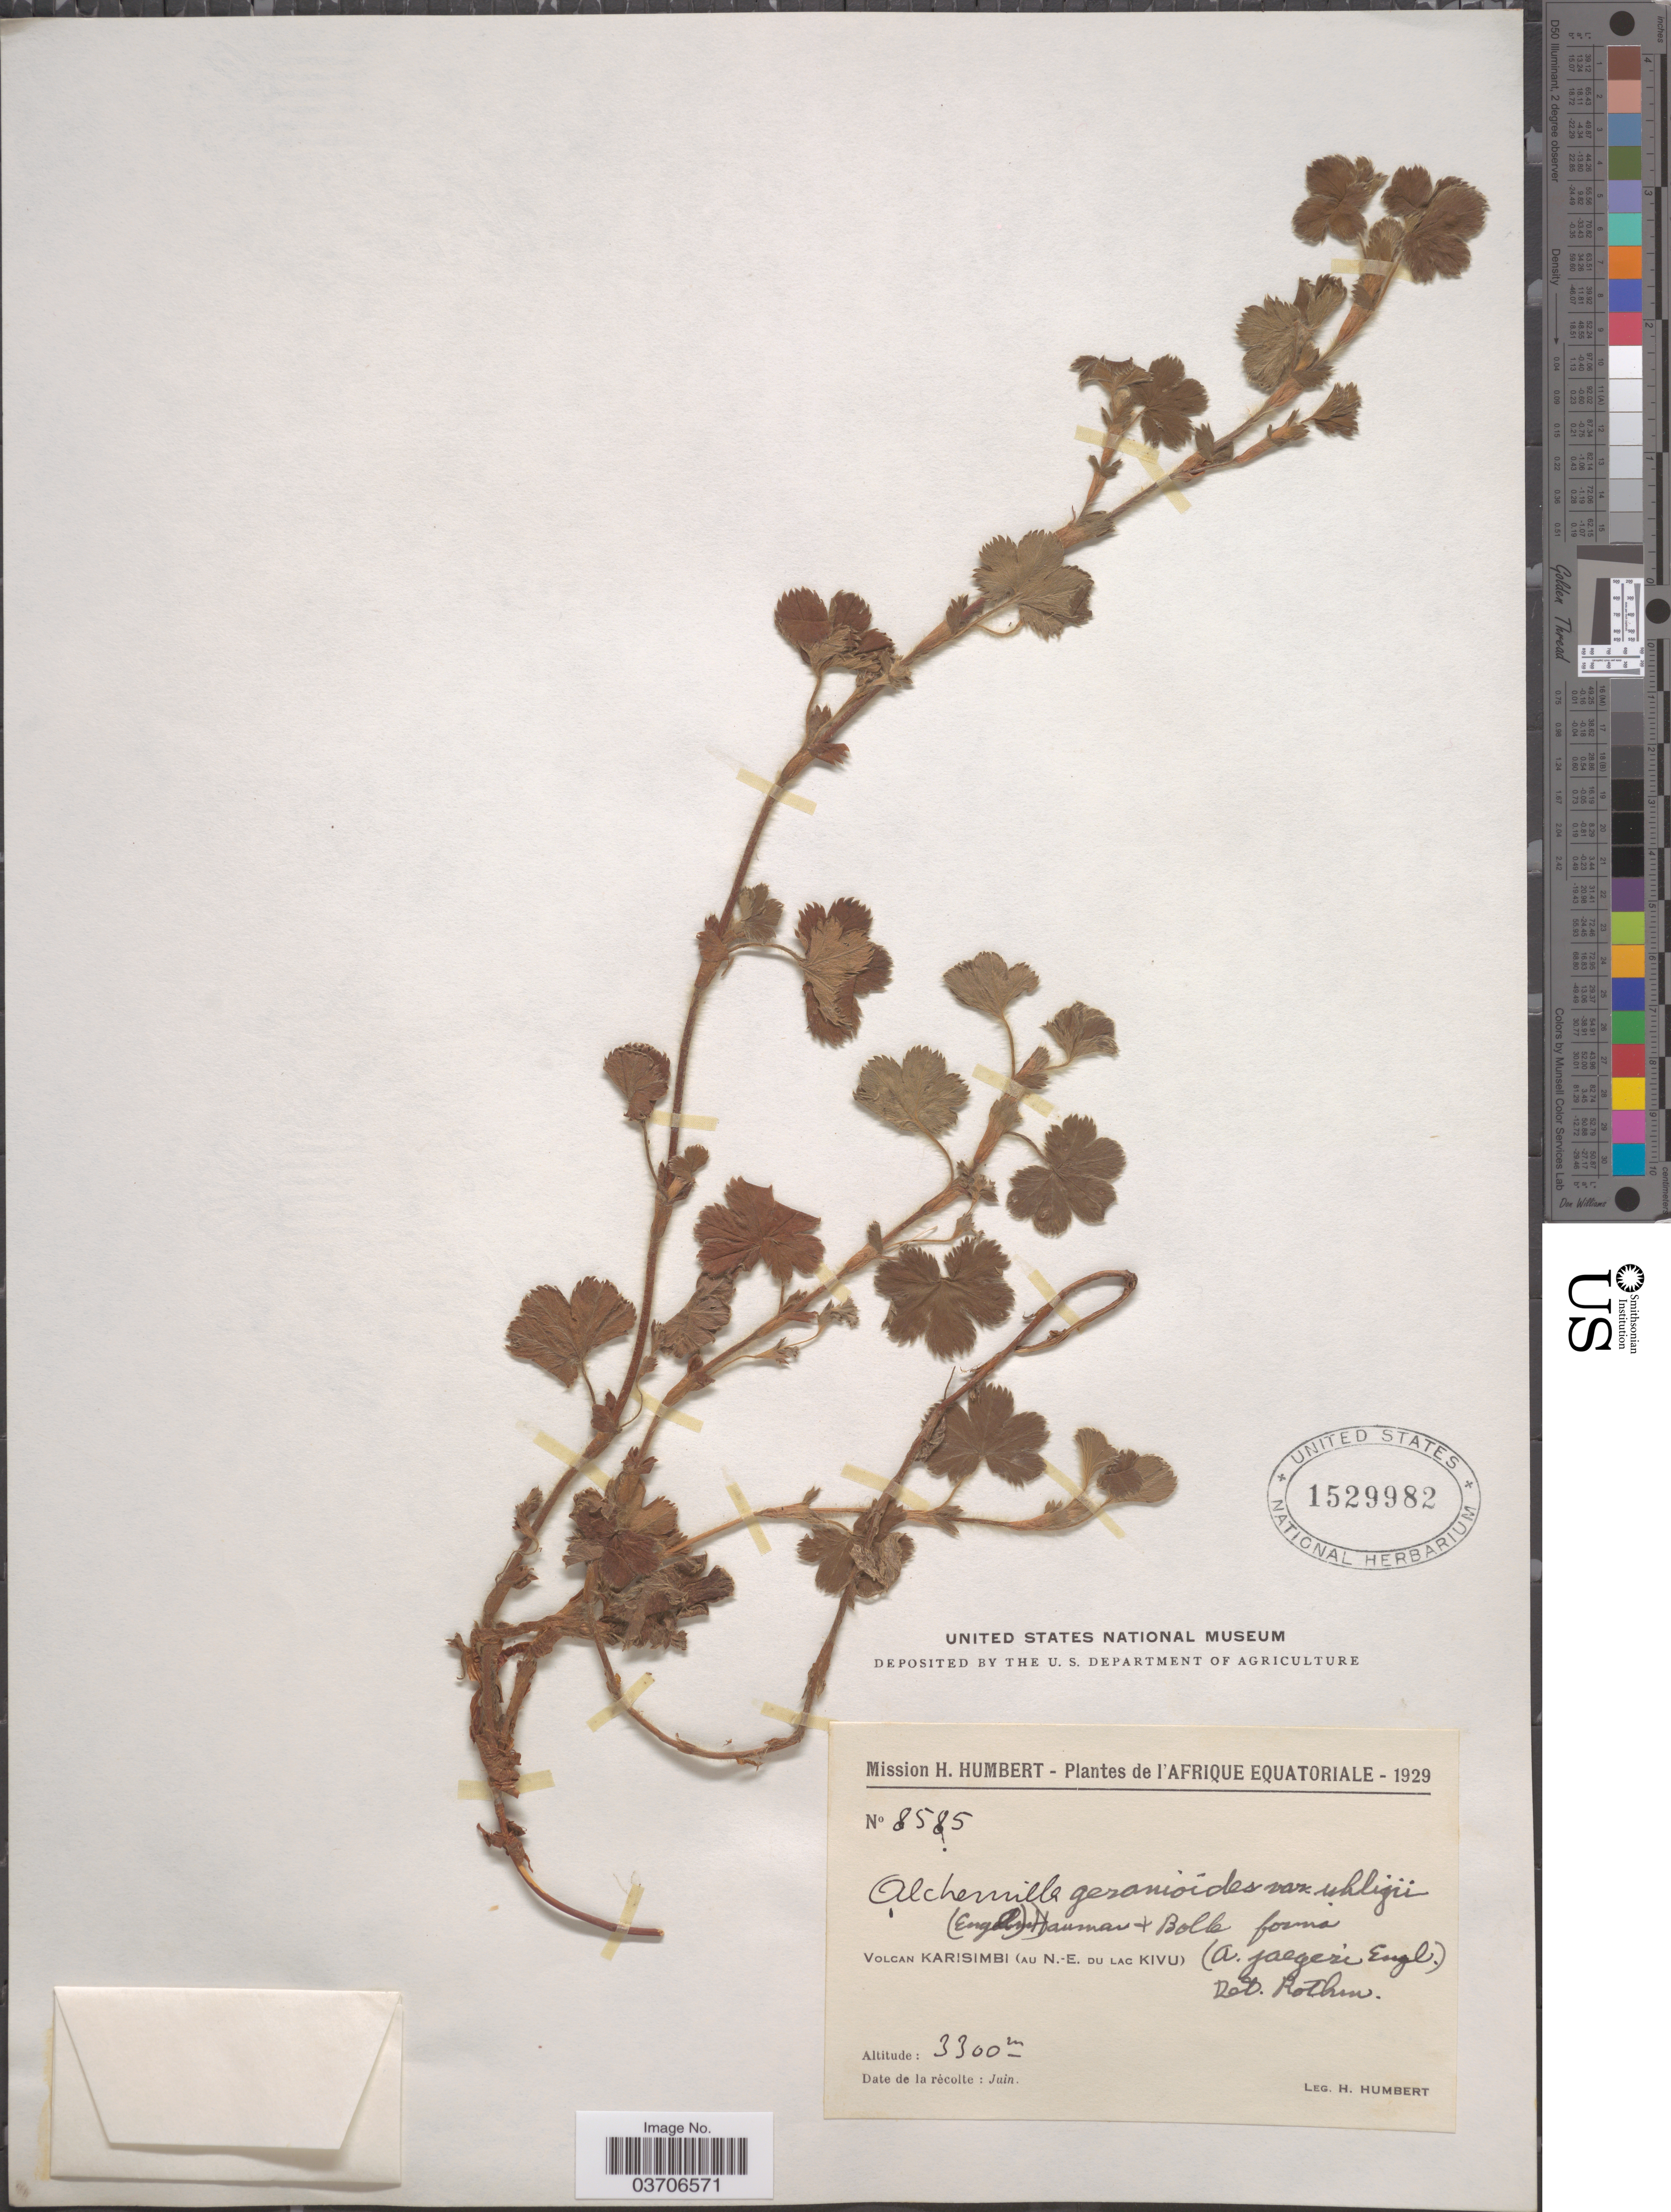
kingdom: Plantae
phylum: Tracheophyta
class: Magnoliopsida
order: Rosales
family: Rosaceae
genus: Alchemilla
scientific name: Alchemilla geranioides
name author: Rolfe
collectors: H. Humbert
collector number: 8585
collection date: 1929-06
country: Rwanda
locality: L'Afrique Equatoriale. Volcan Karisimbi (au N.-E. du Lac Kivu).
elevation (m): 3300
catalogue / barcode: US 1529982